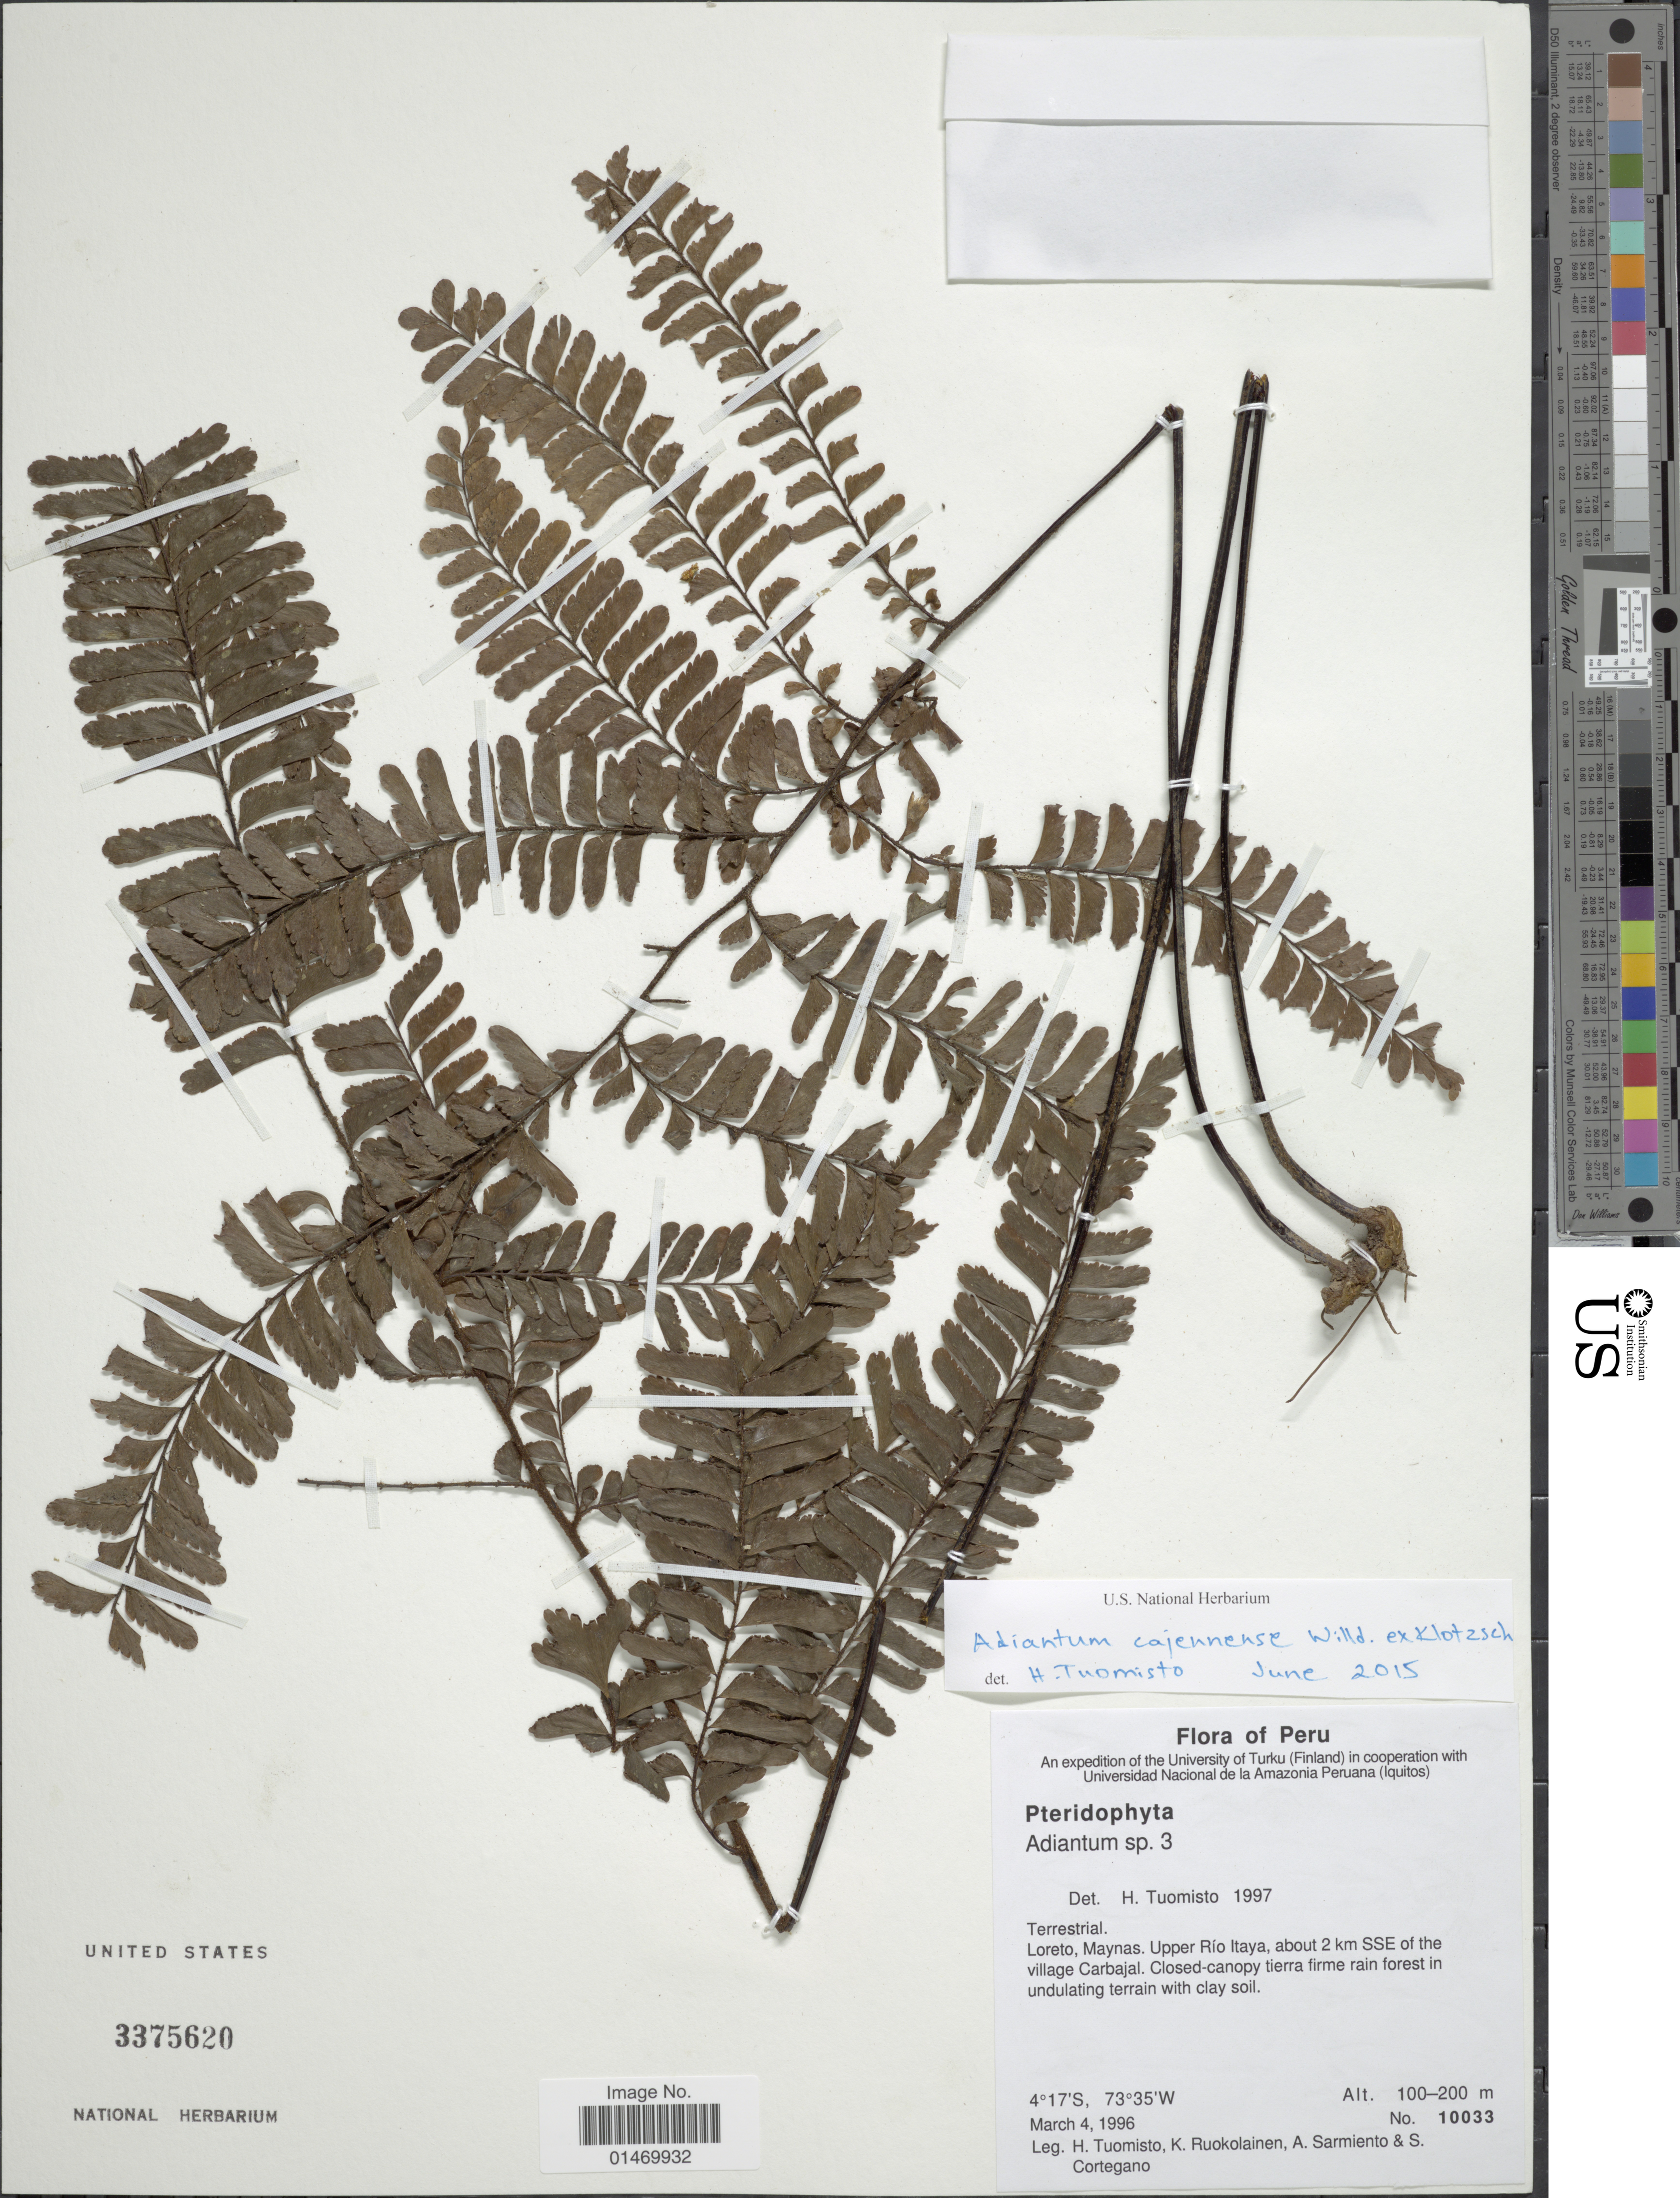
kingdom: Plantae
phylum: Tracheophyta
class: Polypodiopsida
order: Polypodiales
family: Pteridaceae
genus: Adiantum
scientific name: Adiantum cajennense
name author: Willd. ex Klotzsch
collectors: H. Tuomisto, K. Ruokolainen, A. Sarmiento & S. Cortegano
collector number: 10033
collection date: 1996-03-04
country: Peru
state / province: Loreto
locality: Peru, Maynas, Upper Rio Itaya about 2 km SSE of the village Carbajal.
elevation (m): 100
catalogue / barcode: US 337562